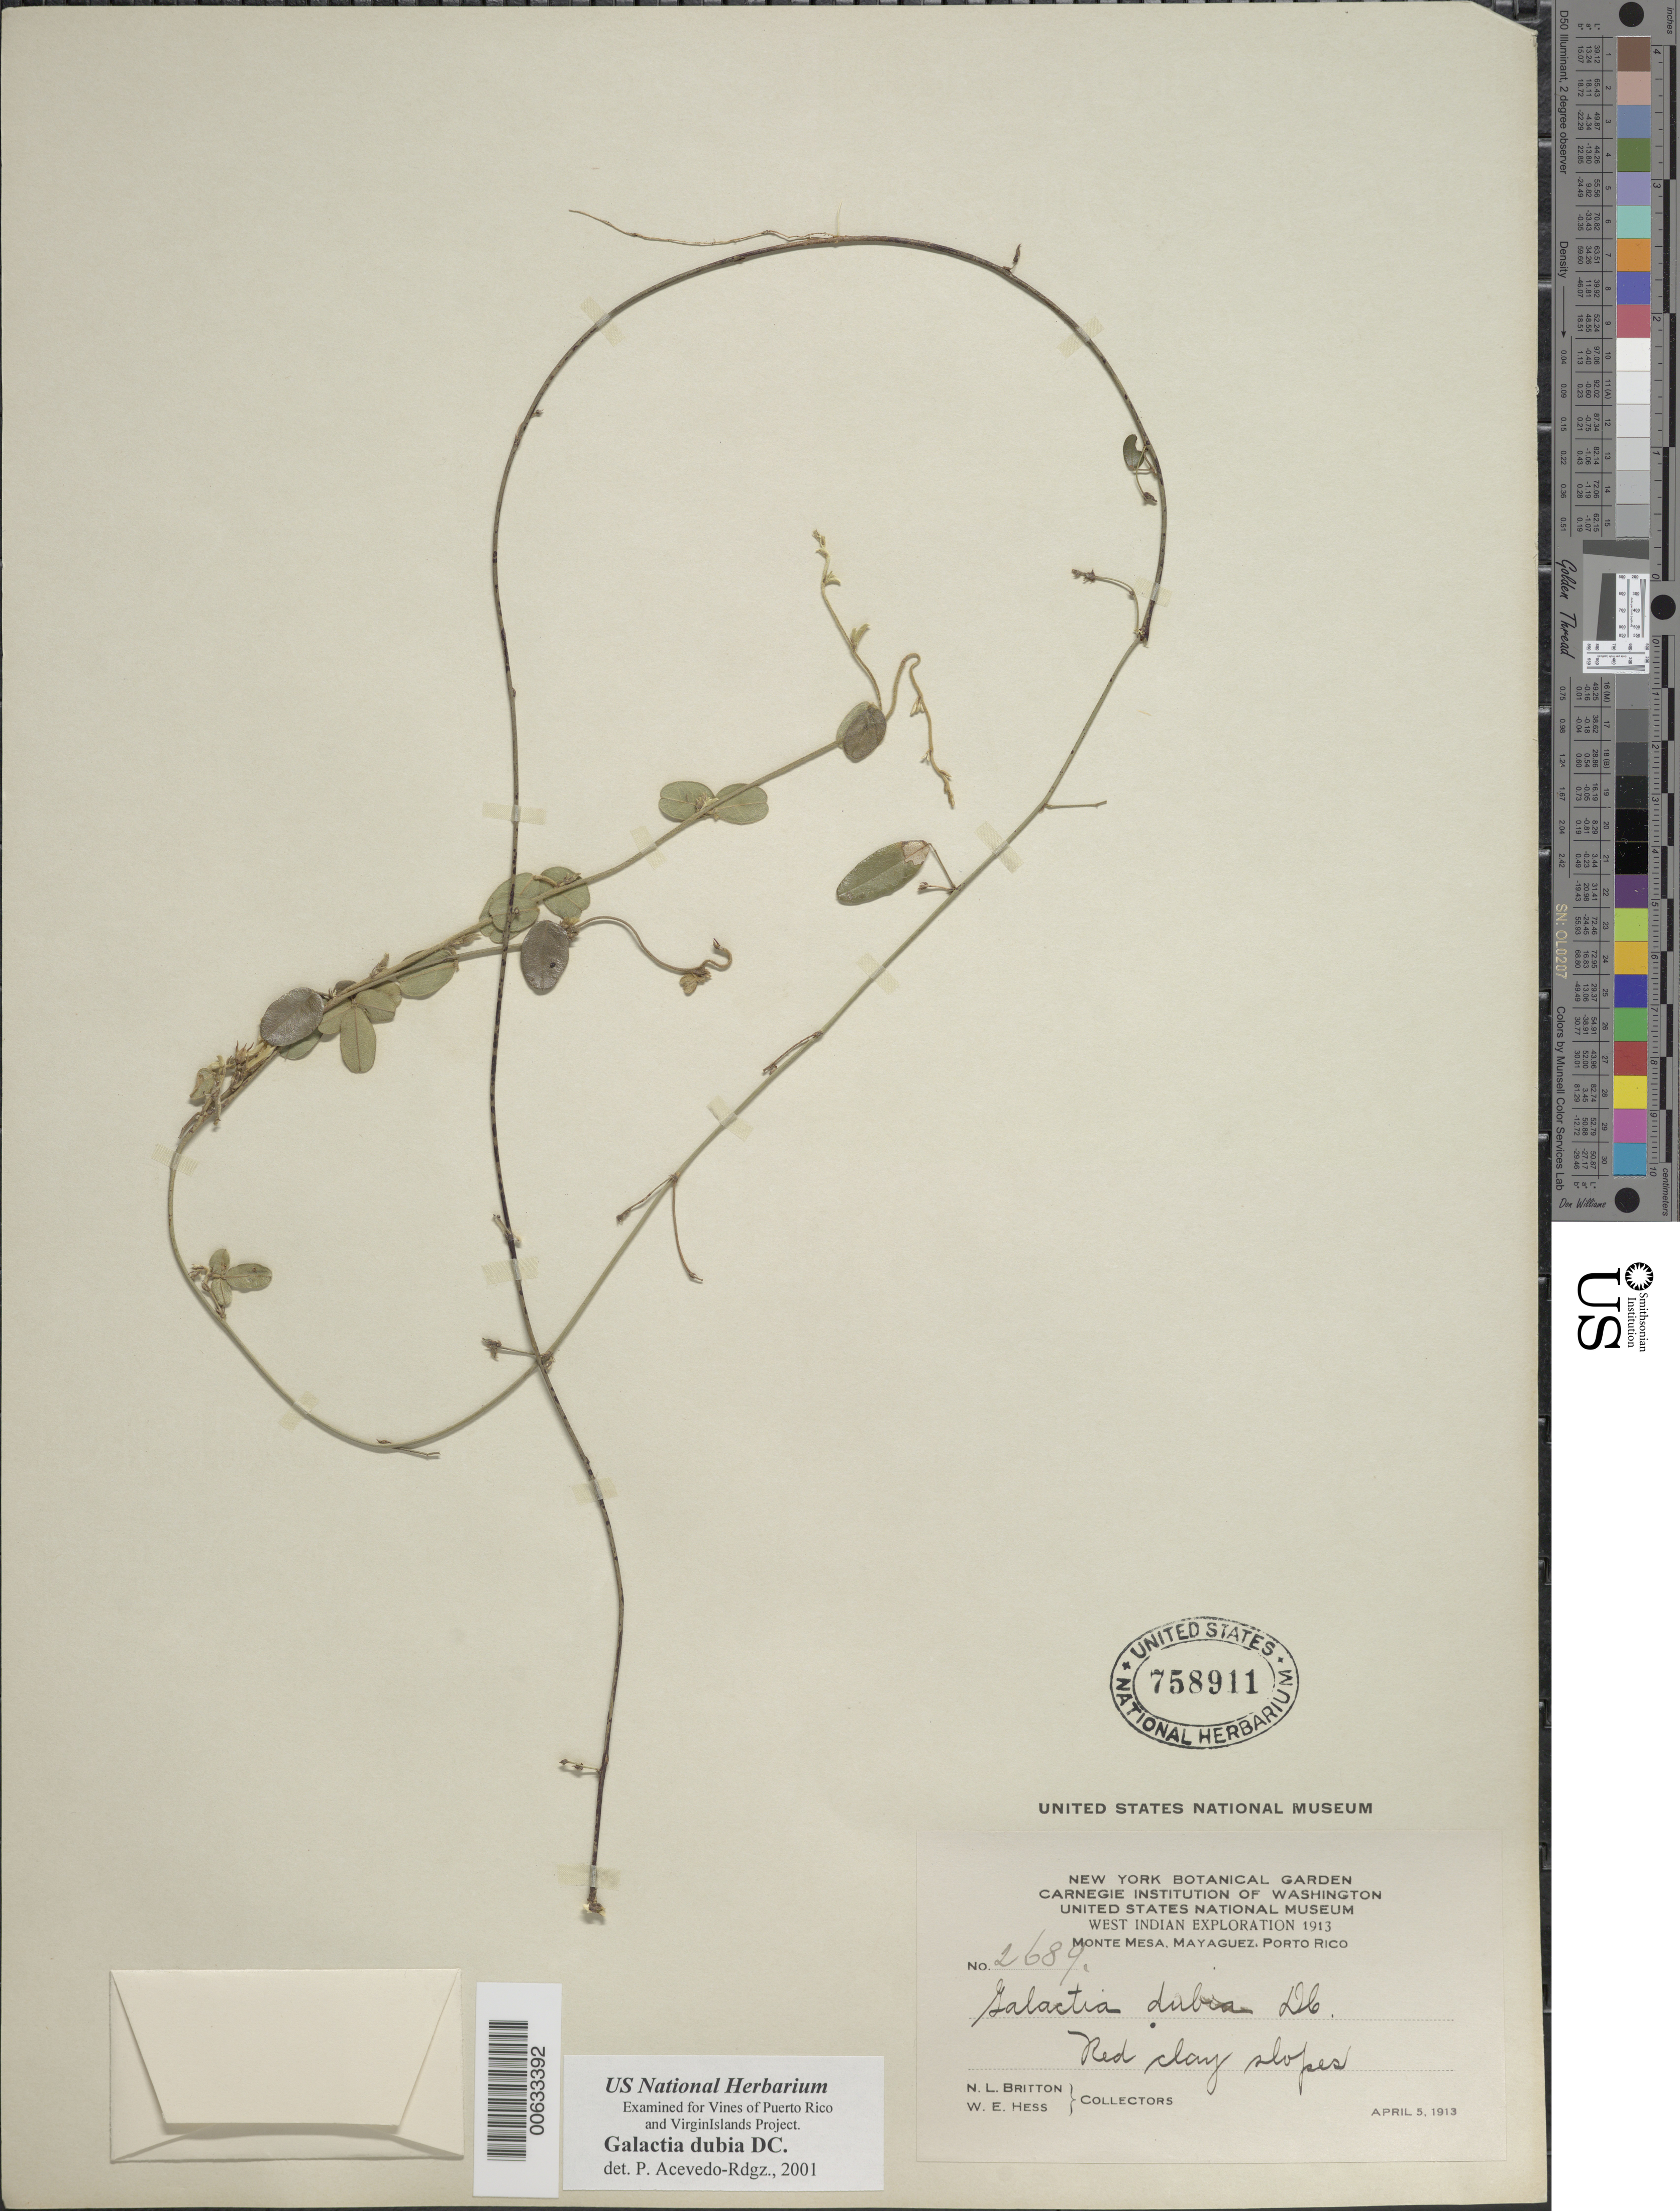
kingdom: Plantae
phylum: Tracheophyta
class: Magnoliopsida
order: Fabales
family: Fabaceae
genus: Galactia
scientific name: Galactia dubia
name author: DC.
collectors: N. Britton & W. Hess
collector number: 2689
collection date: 1913-04-05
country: Puerto Rico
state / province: Mayagüez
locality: West Indian, Monte Mesa, Mayaguez, Porto Rico, Red clay slopes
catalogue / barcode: US 758911